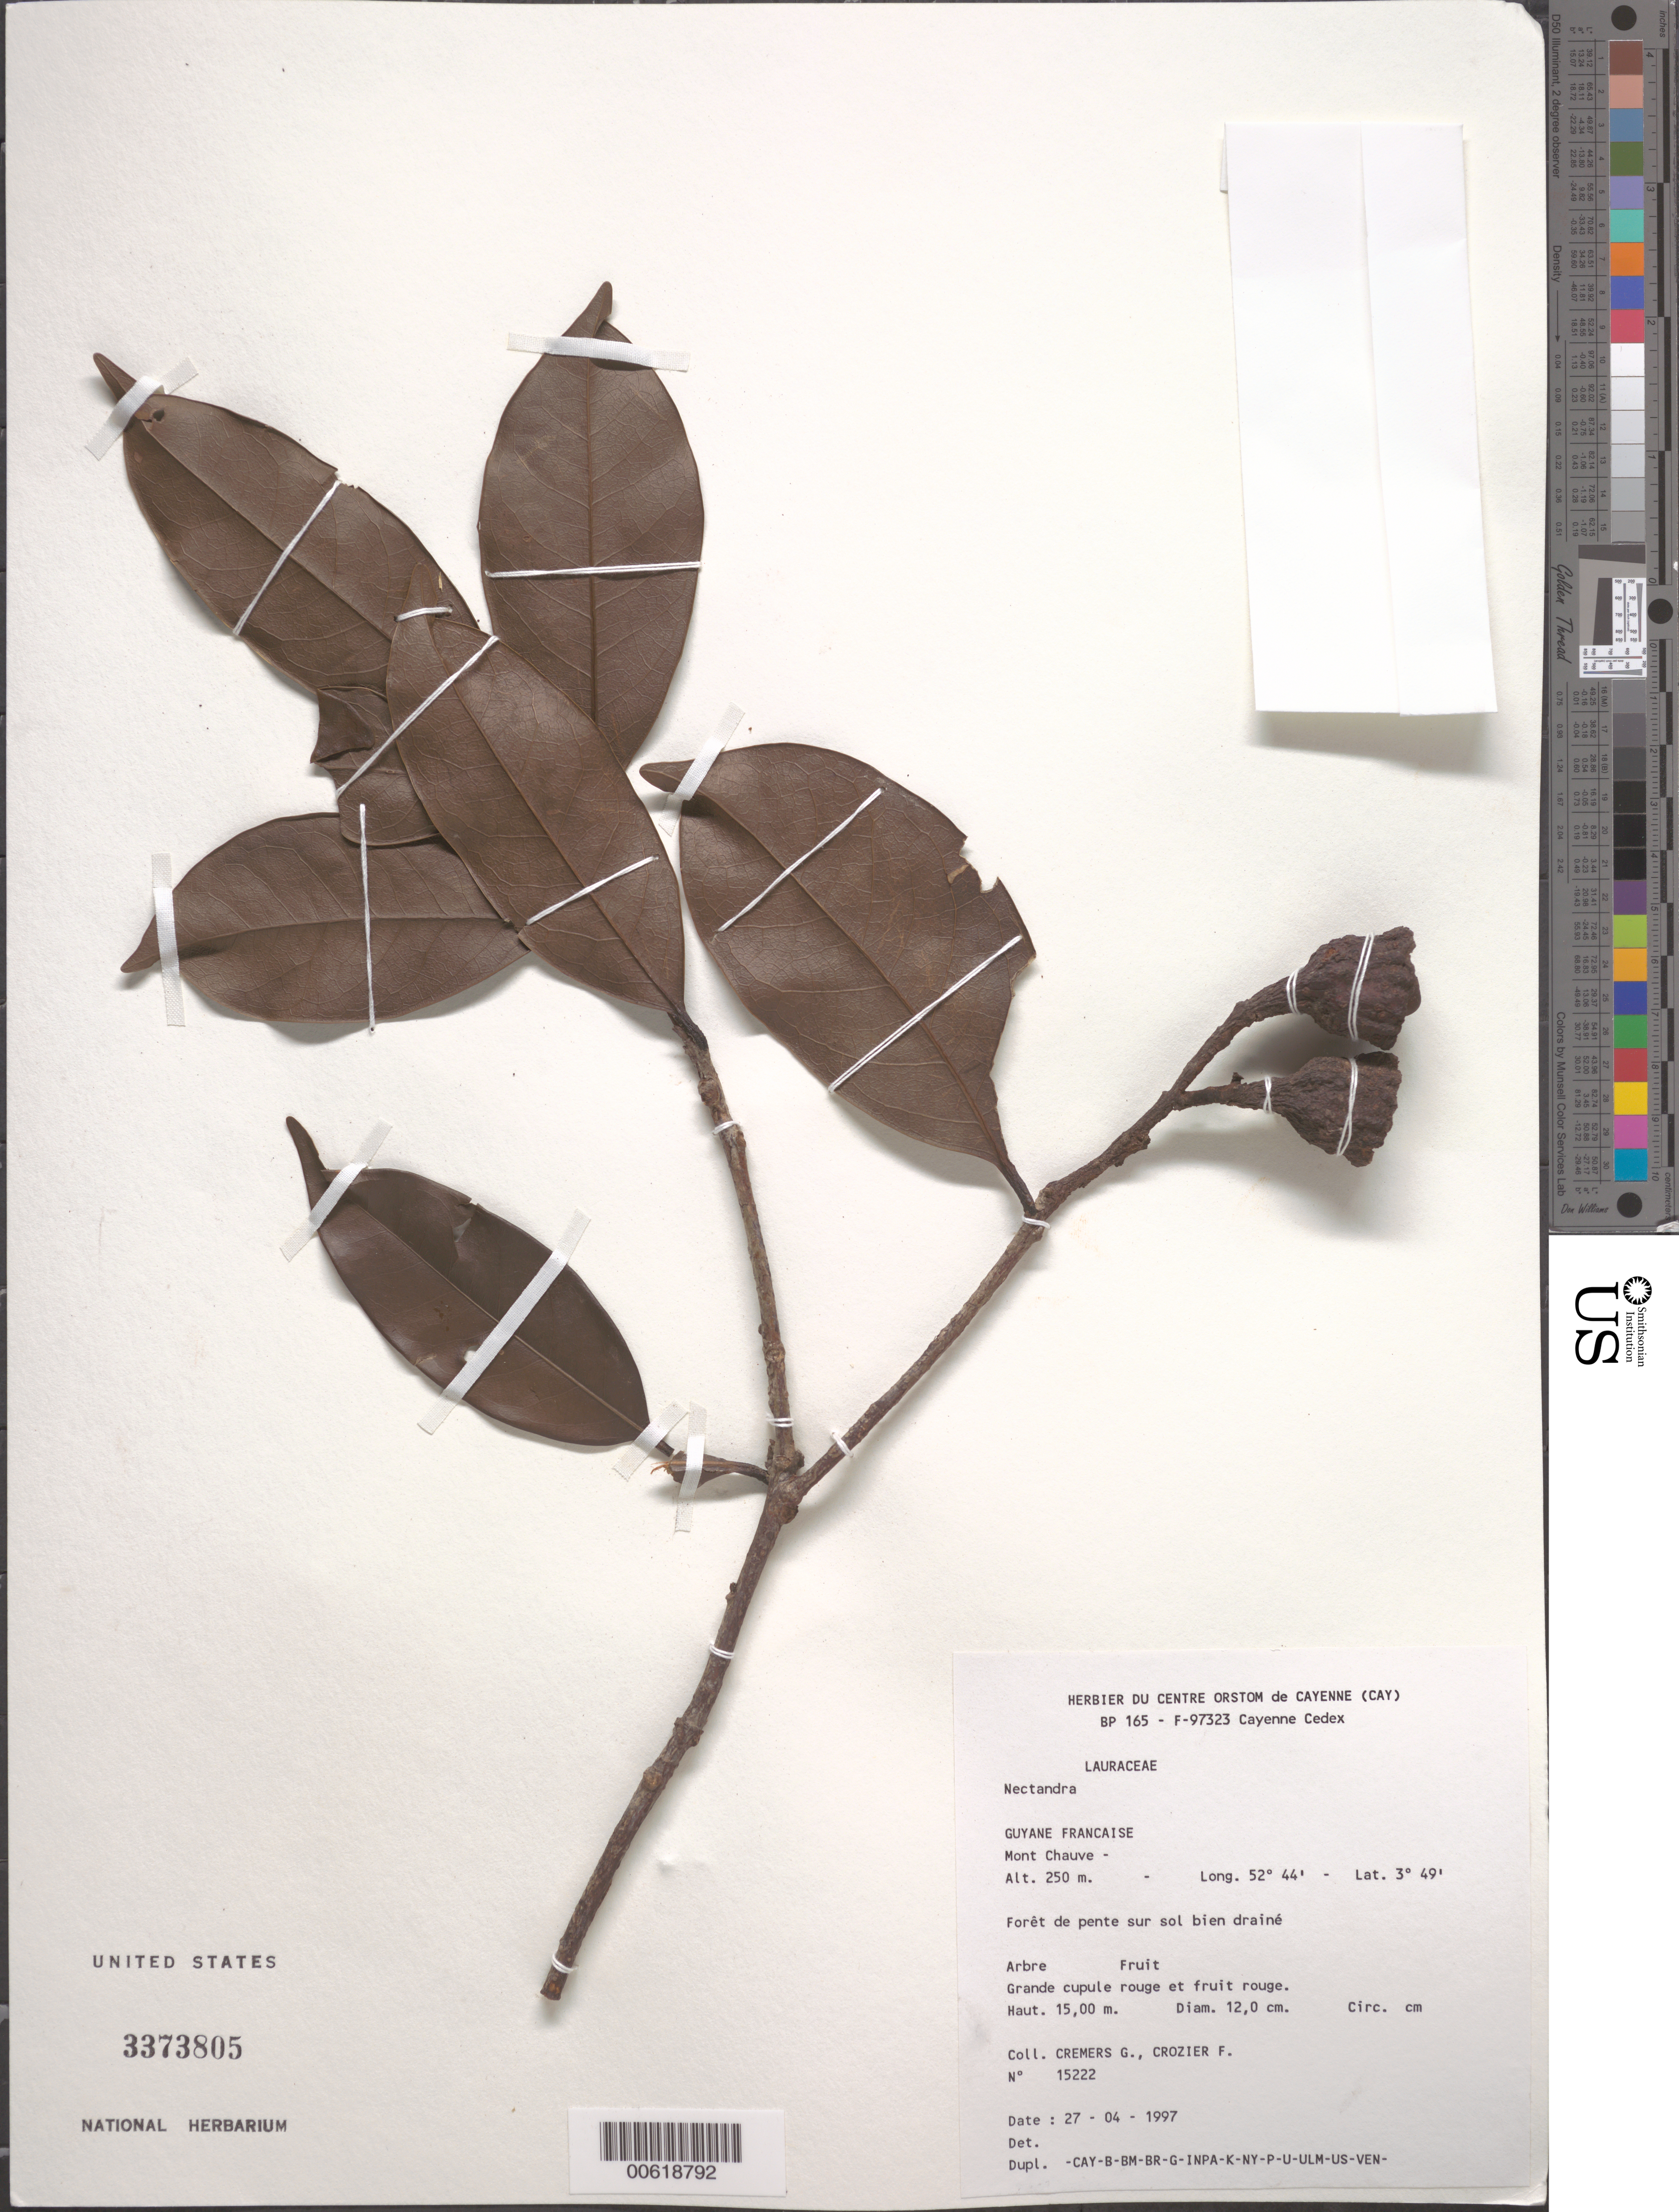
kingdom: Plantae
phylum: Tracheophyta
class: Magnoliopsida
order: Laurales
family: Lauraceae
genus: Nectandra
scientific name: Nectandra sp.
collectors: G. Cremers & F. Crozier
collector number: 15222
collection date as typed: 27-Apr-97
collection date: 1997-04-27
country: French Guiana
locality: Mont Chauve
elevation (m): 250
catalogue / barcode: US 3373805